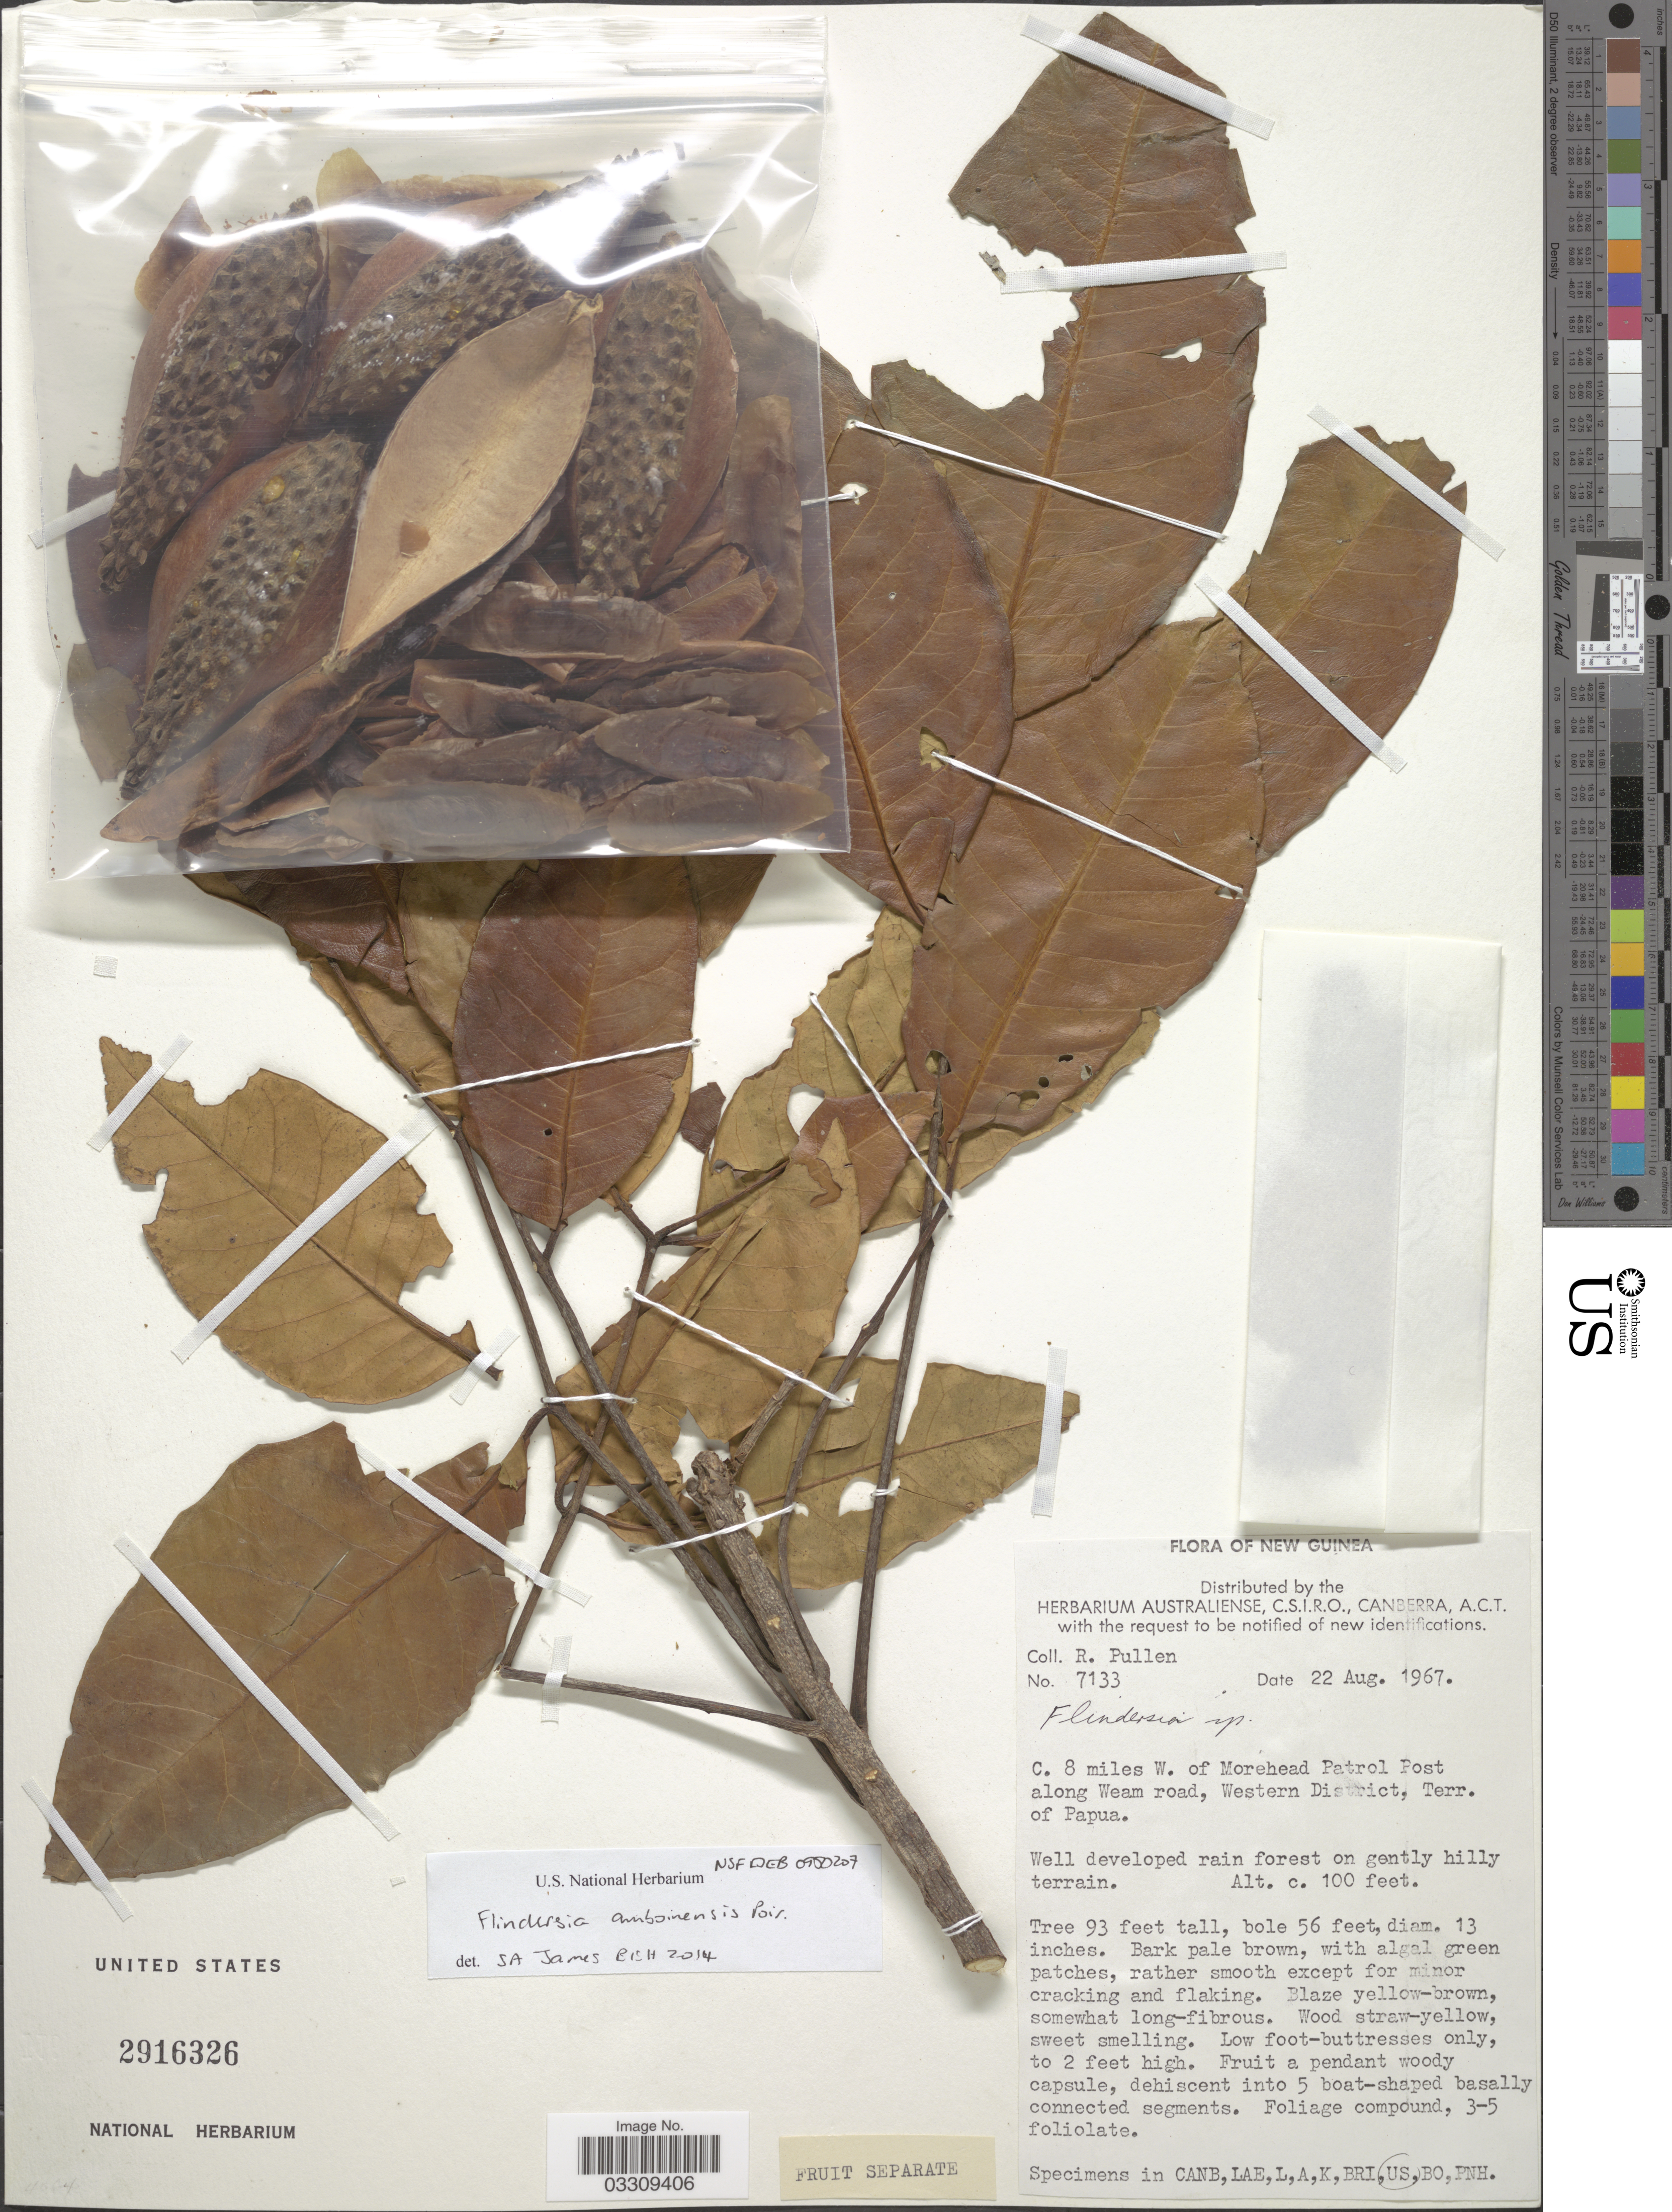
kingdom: Plantae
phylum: Tracheophyta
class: Magnoliopsida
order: Sapindales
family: Rutaceae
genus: Flindersia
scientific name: Flindersia amboinensis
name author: Poir.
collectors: R. Pullen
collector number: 7133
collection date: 1967-08-22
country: Papua New Guinea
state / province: Manus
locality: New Guinea. C. 8 miles W. of Morehead Patrol Post along Weam road, Western District, Terr. of Papua.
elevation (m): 30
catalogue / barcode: US 2916326